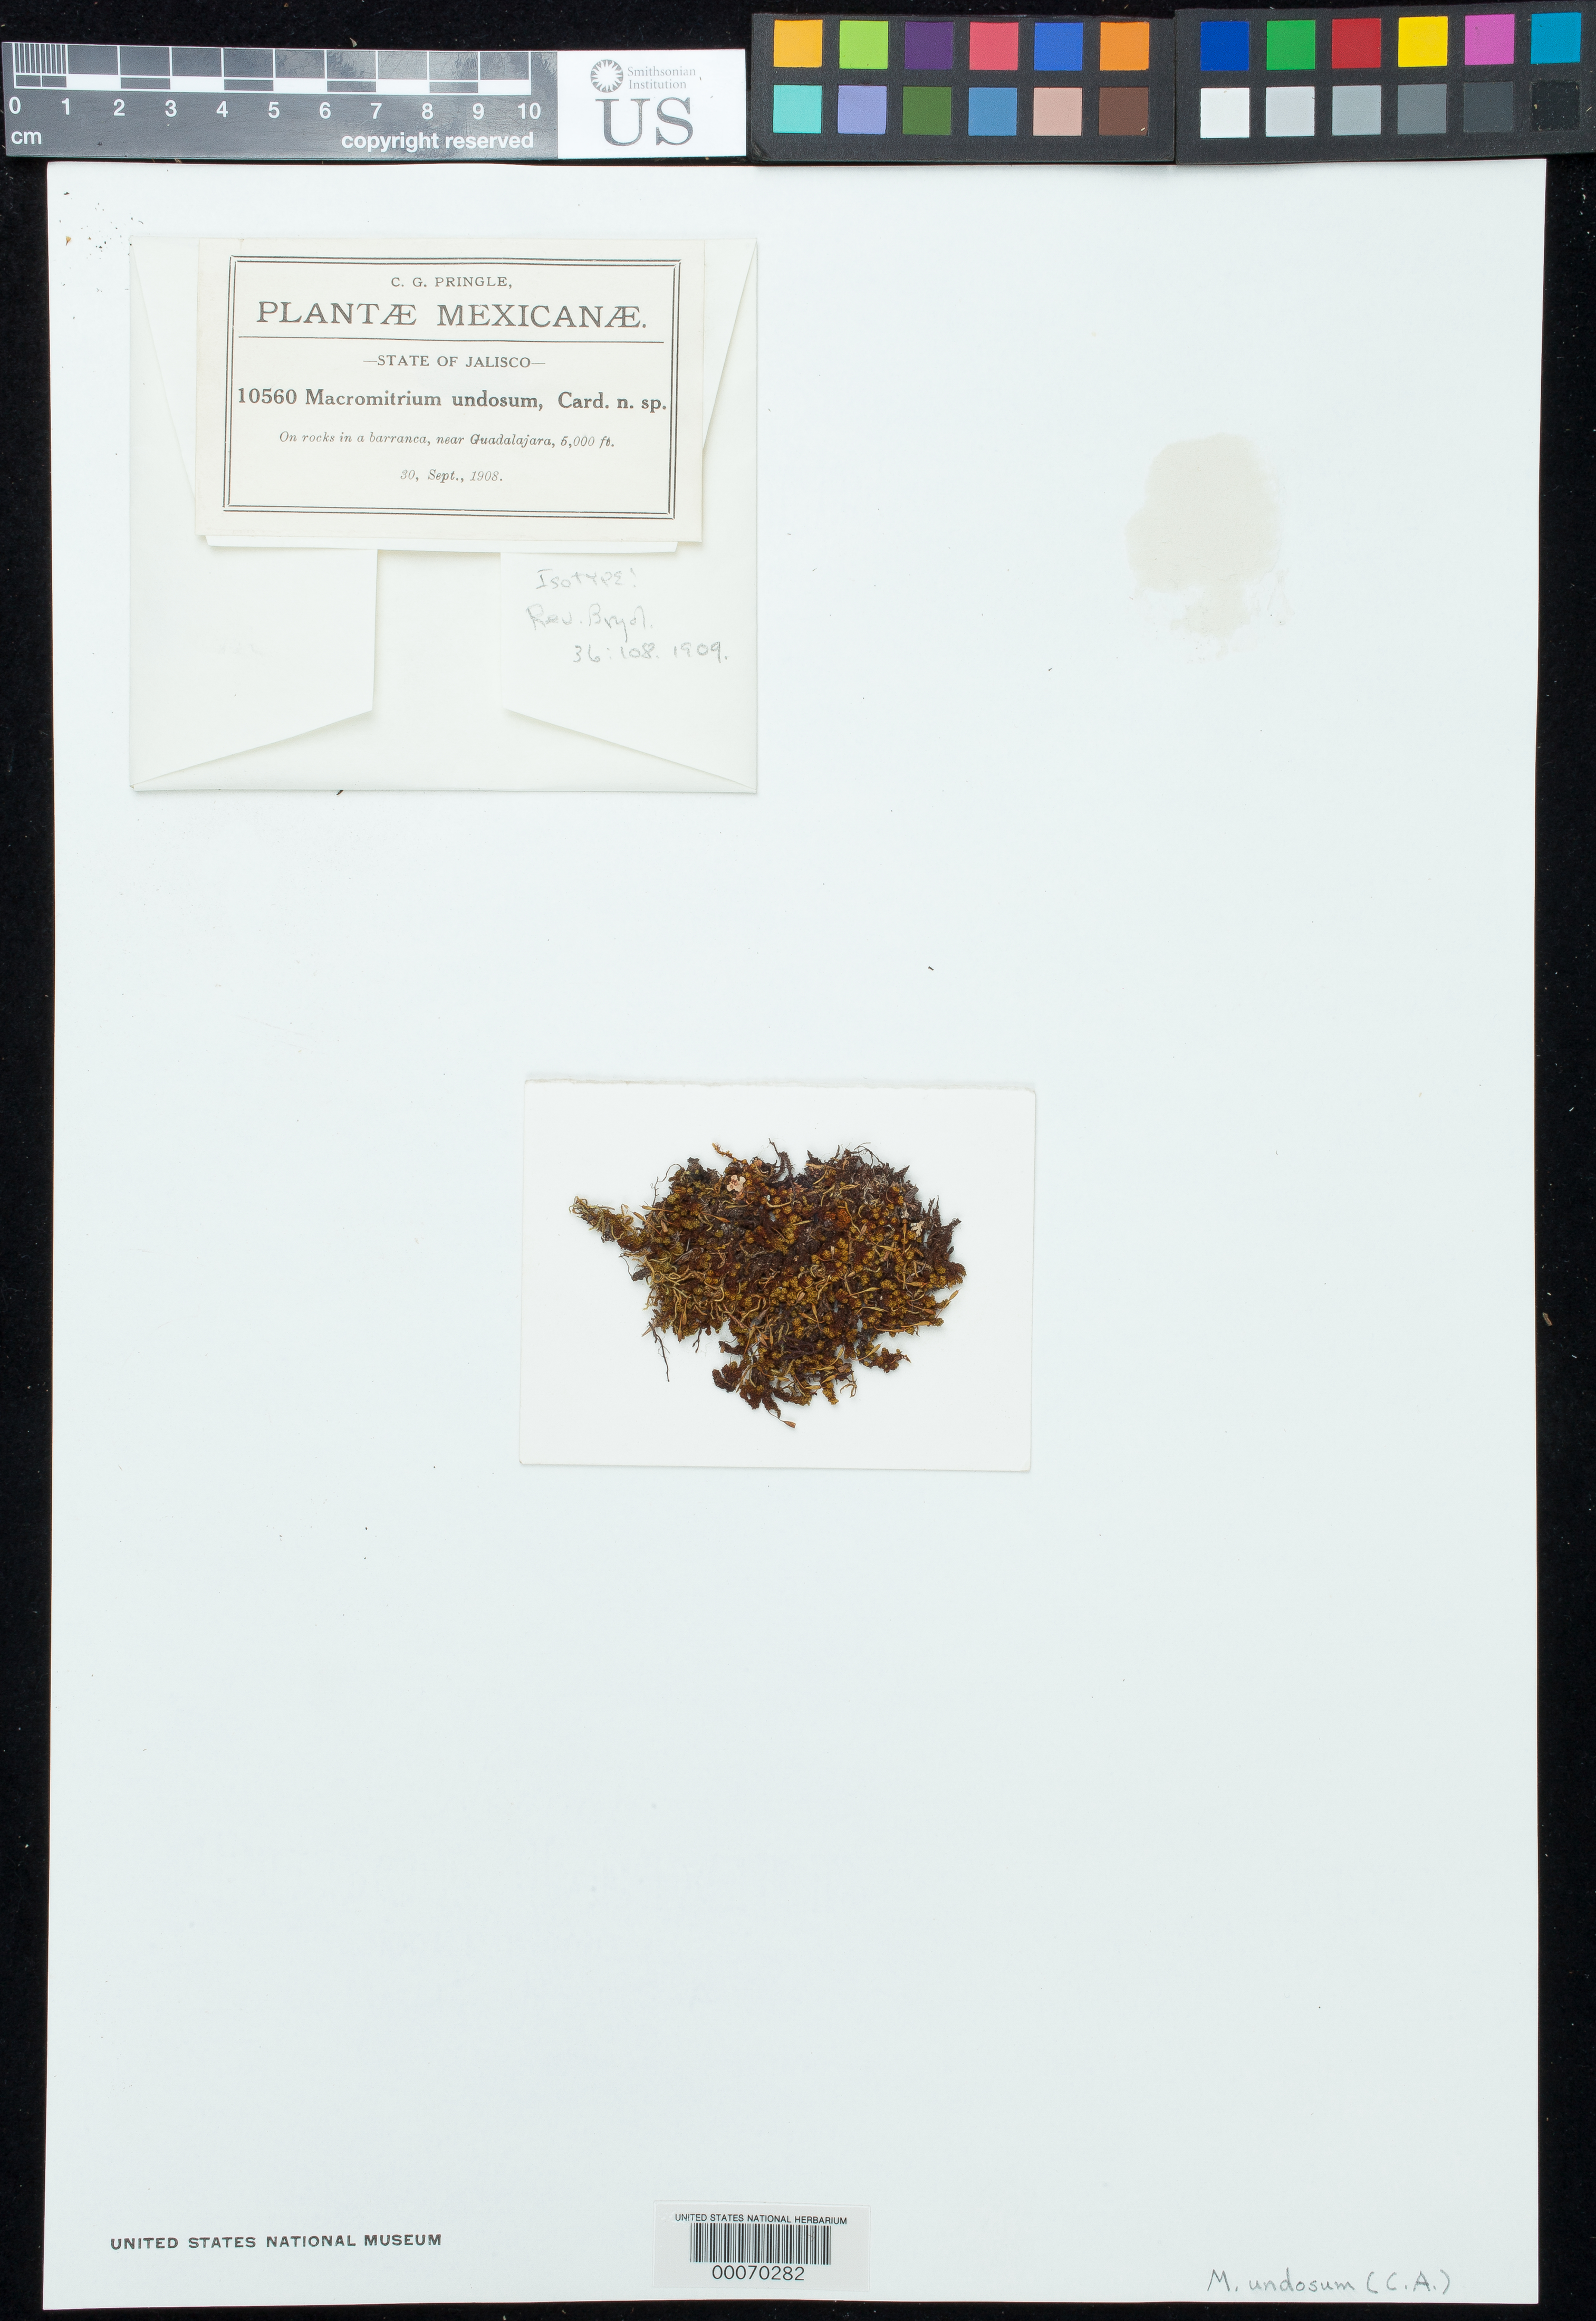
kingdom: Plantae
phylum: Bryophyta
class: Bryopsida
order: Orthotrichales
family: Orthotrichaceae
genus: Macromitrium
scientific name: Macromitrium undosum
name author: Cardot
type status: Isotype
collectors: C. G. Pringle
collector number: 10560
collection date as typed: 30 Sep 1908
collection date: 1908-09-30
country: Mexico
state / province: Jalisco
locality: Near Guadalajara.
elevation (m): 1524